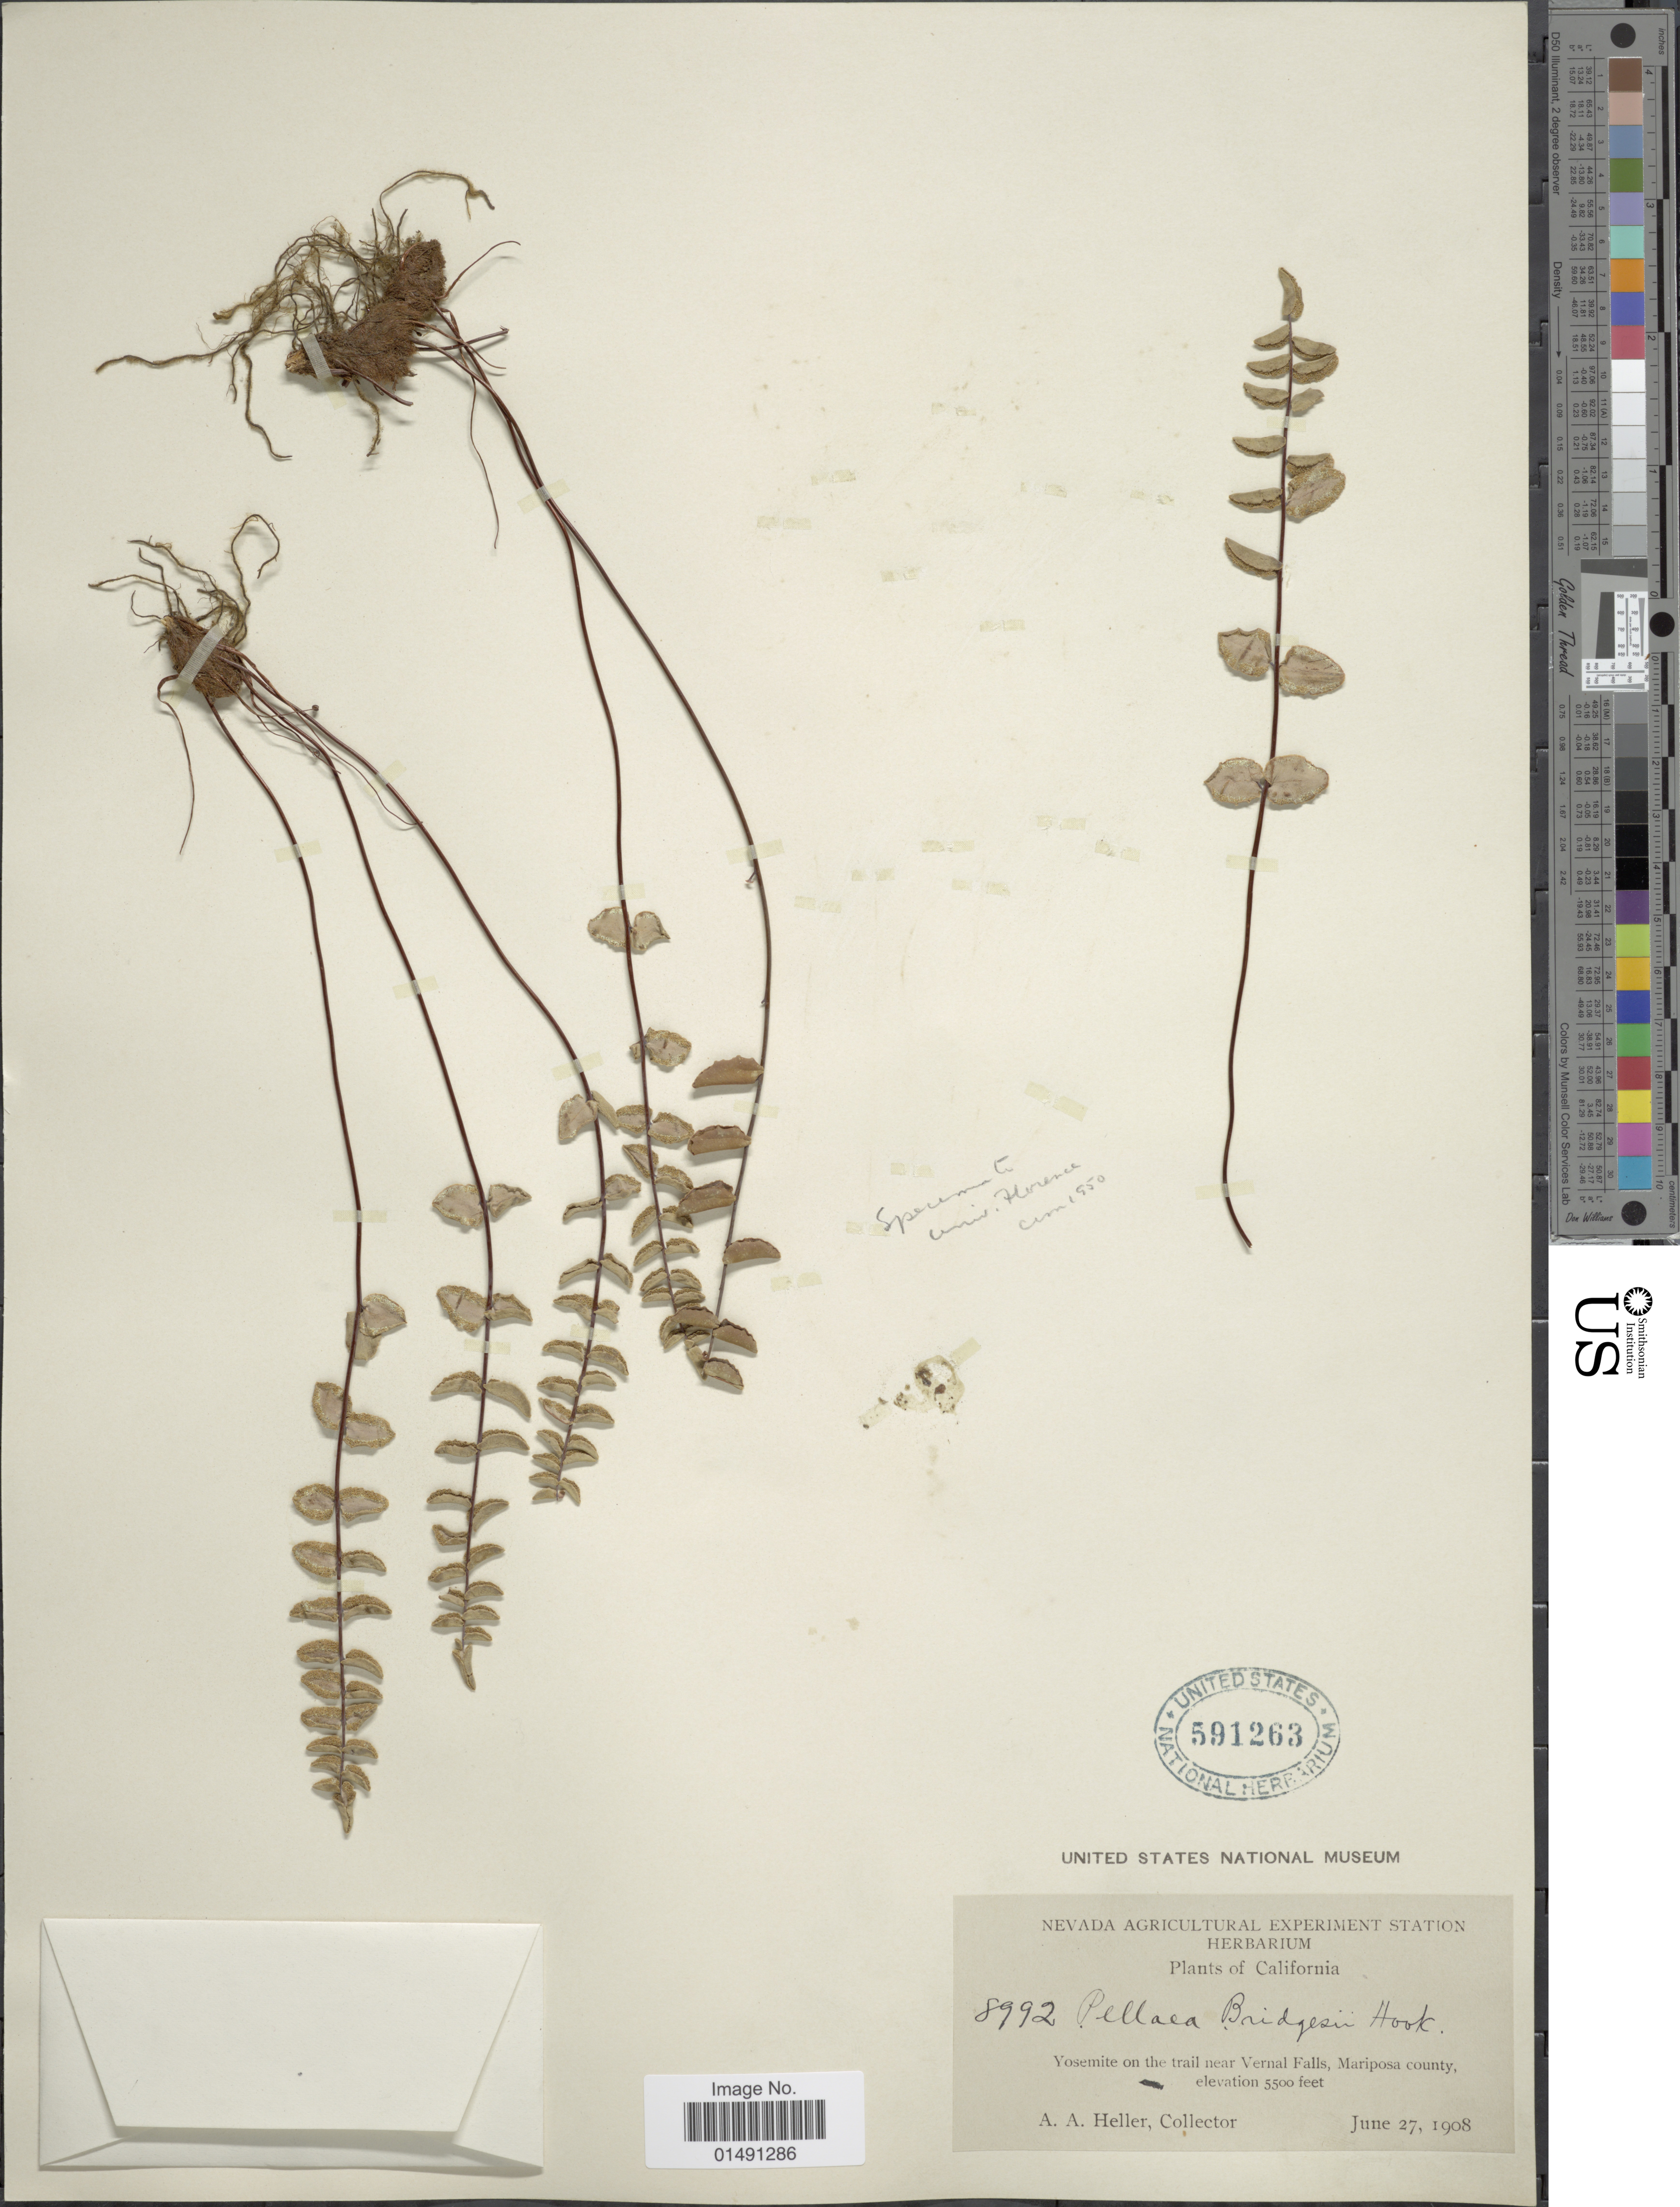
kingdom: Plantae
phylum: Tracheophyta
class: Polypodiopsida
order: Polypodiales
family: Pteridaceae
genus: Pellaea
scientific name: Pellaea bridgesii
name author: Hook.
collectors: A. A. Heller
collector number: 8992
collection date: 1908-06-27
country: United States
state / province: California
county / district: Mariposa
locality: Yosemite on the trail near Vernal Falls, Mariposa county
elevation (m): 1676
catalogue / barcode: US 591263